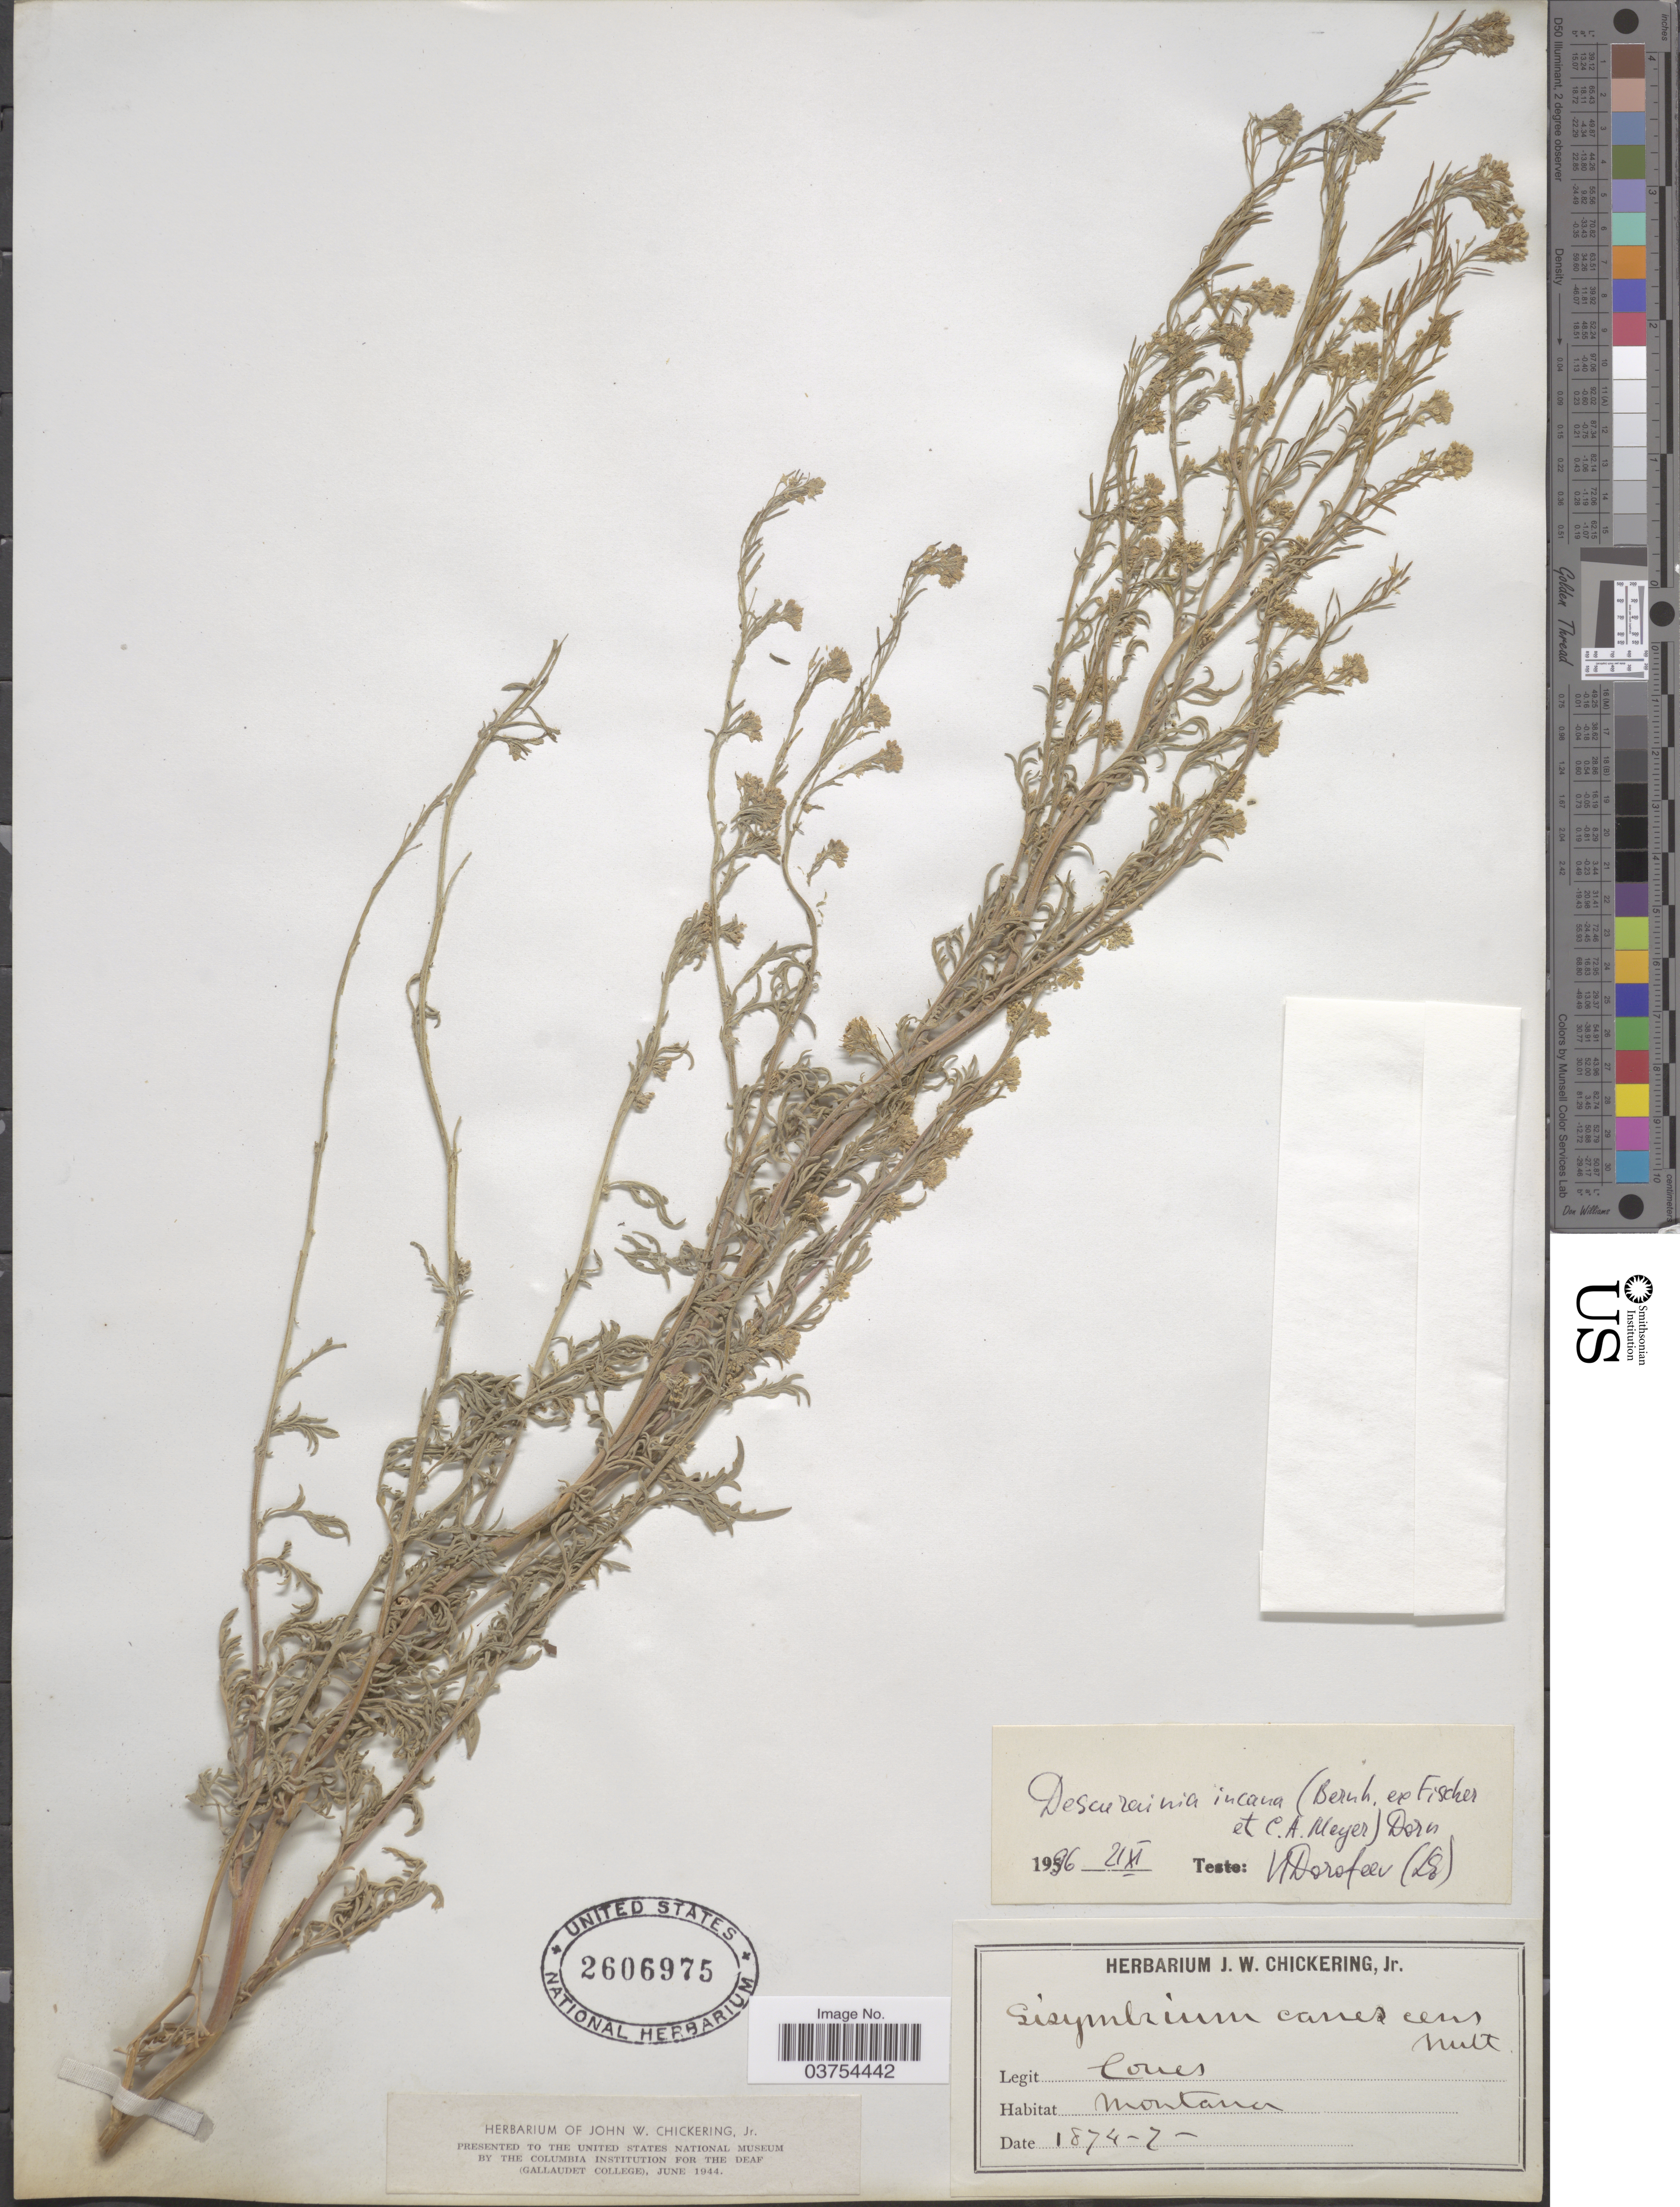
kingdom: Plantae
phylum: Tracheophyta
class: Magnoliopsida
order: Brassicales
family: Brassicaceae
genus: Descurainia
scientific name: Descurainia incana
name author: (Bernh. ex Fisch. & C.A. Mey.) Dorn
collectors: Coues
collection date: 1874/1877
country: United States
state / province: Montana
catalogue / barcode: US 2606975